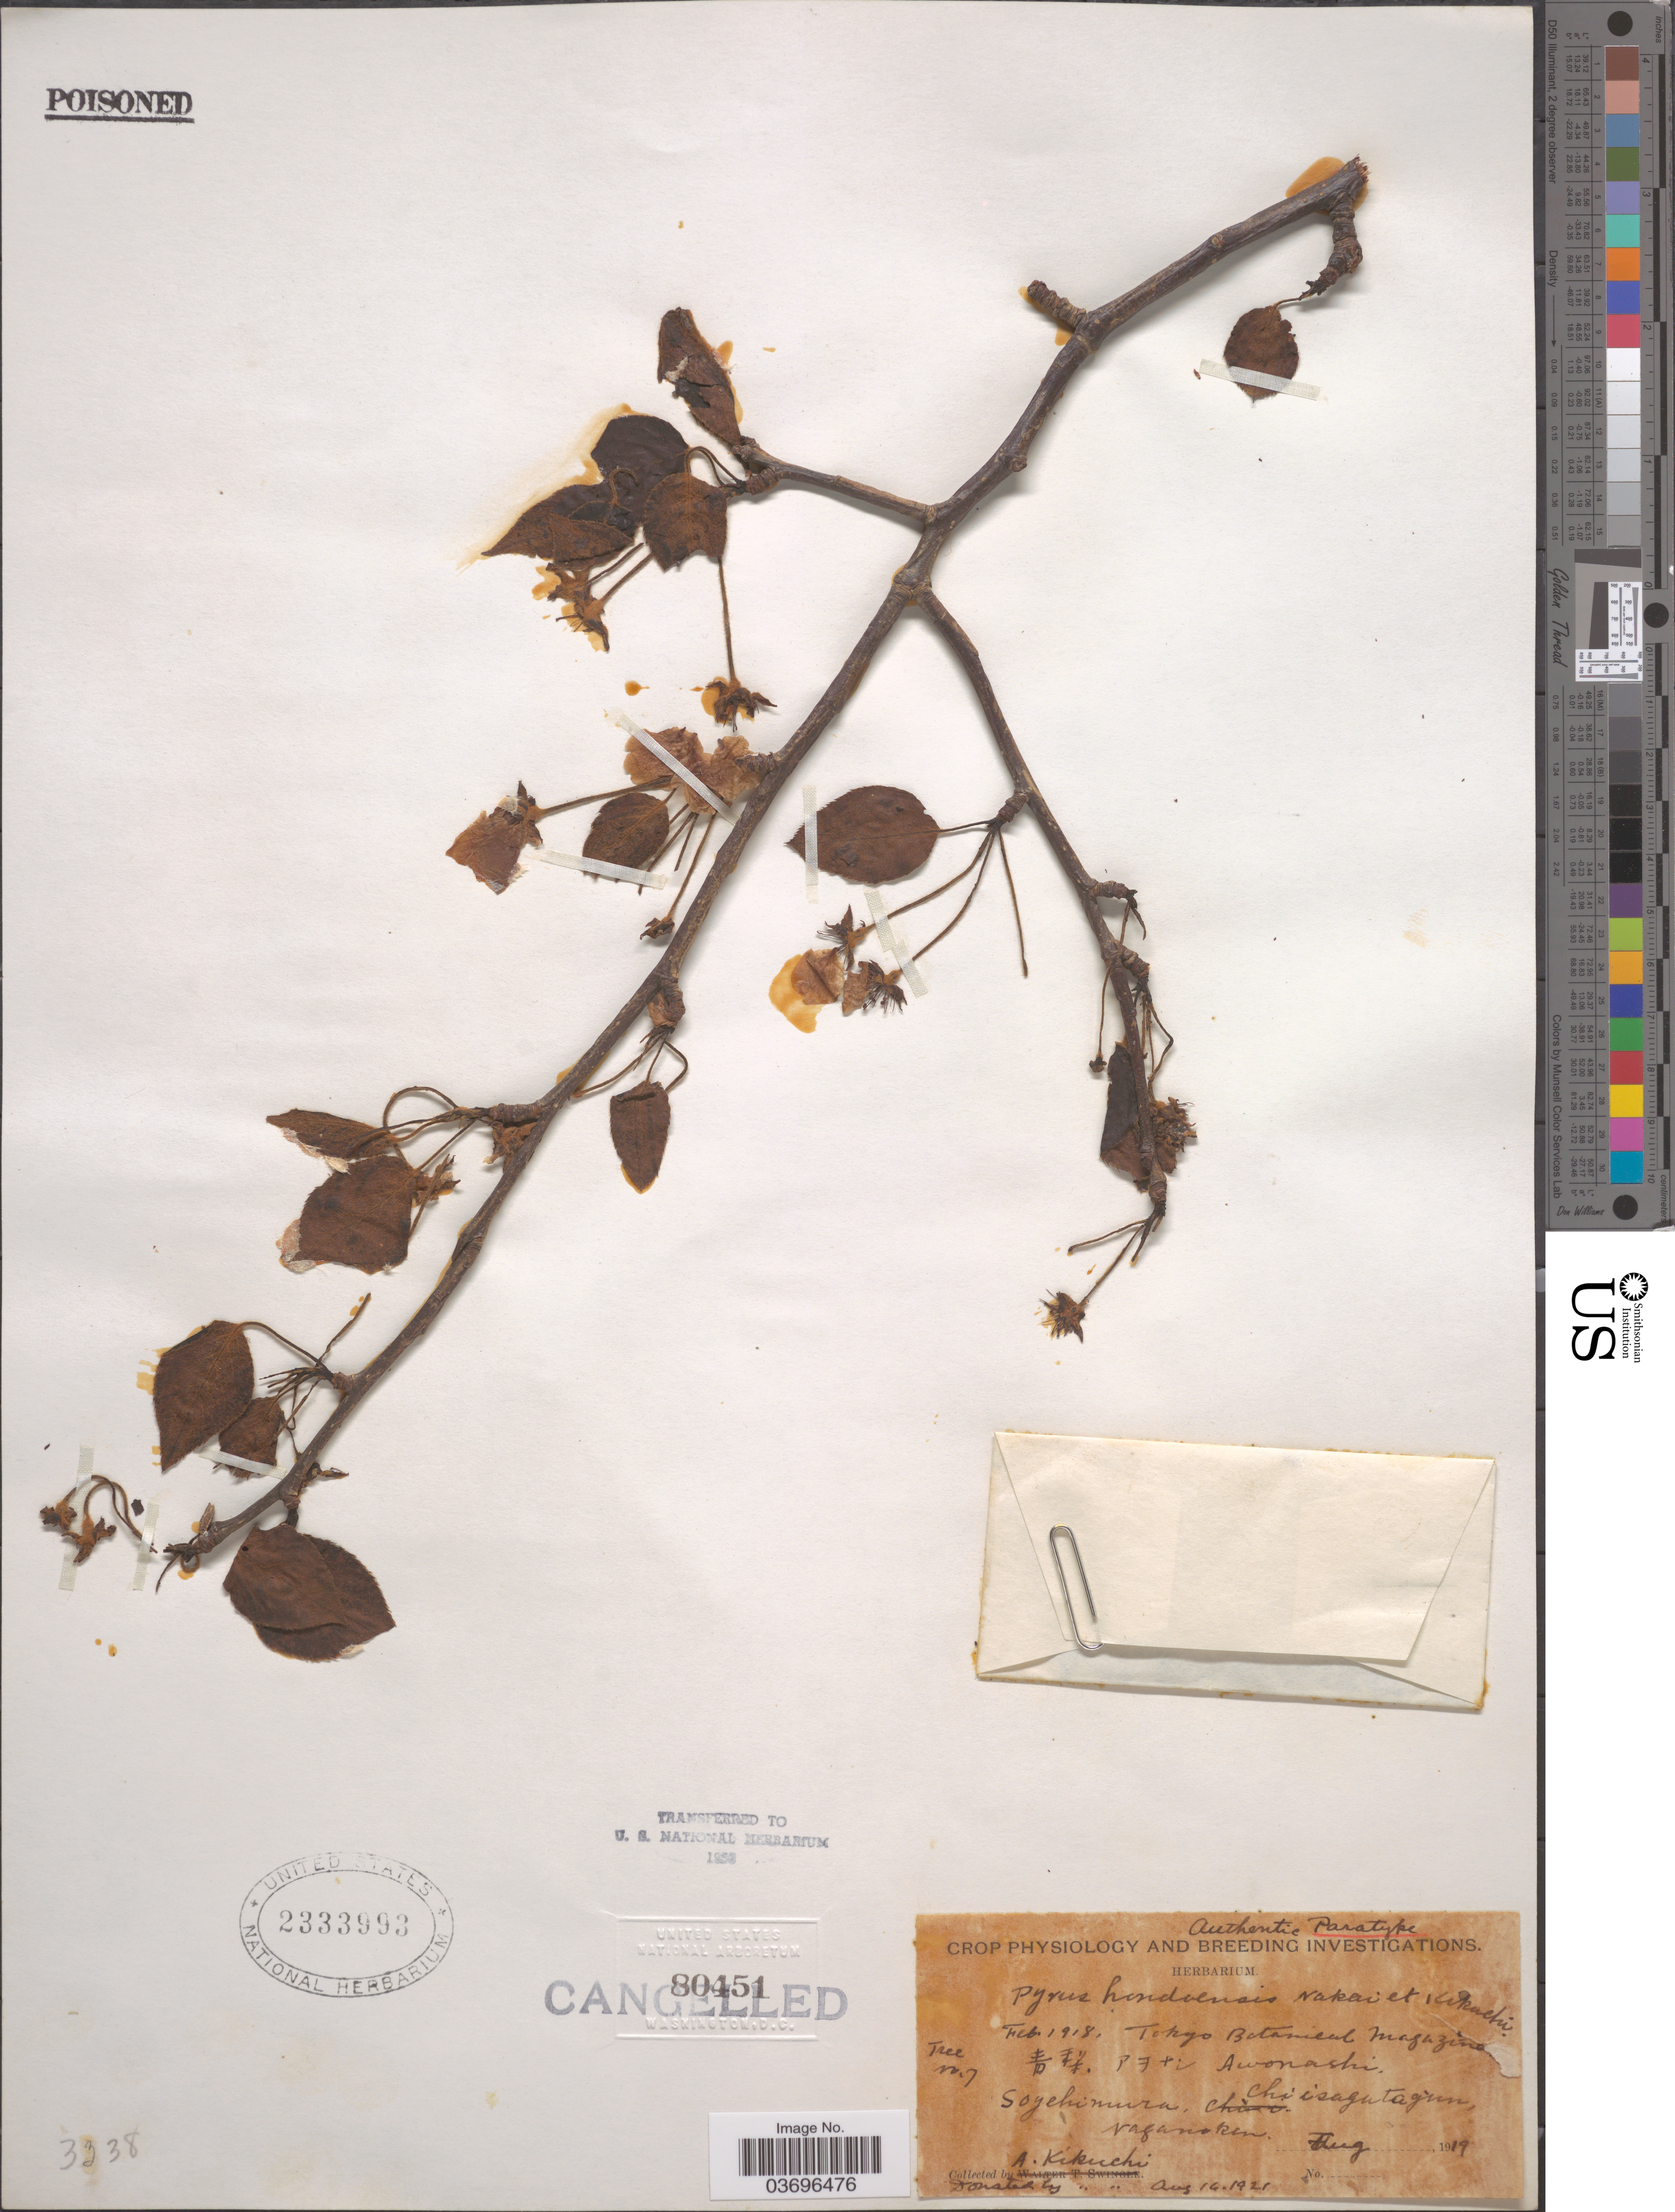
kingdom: Plantae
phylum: Tracheophyta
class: Magnoliopsida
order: Rosales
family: Rosaceae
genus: Pyrus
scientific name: Pyrus hondoensis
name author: Nakai & Kikuchi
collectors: A. Kikuchi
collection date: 1918-08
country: Japan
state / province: Nagano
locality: X Awonashi [unsure placement]. Soyehimura, Chiisaguta gun, Naganoken.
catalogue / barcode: US 2333993